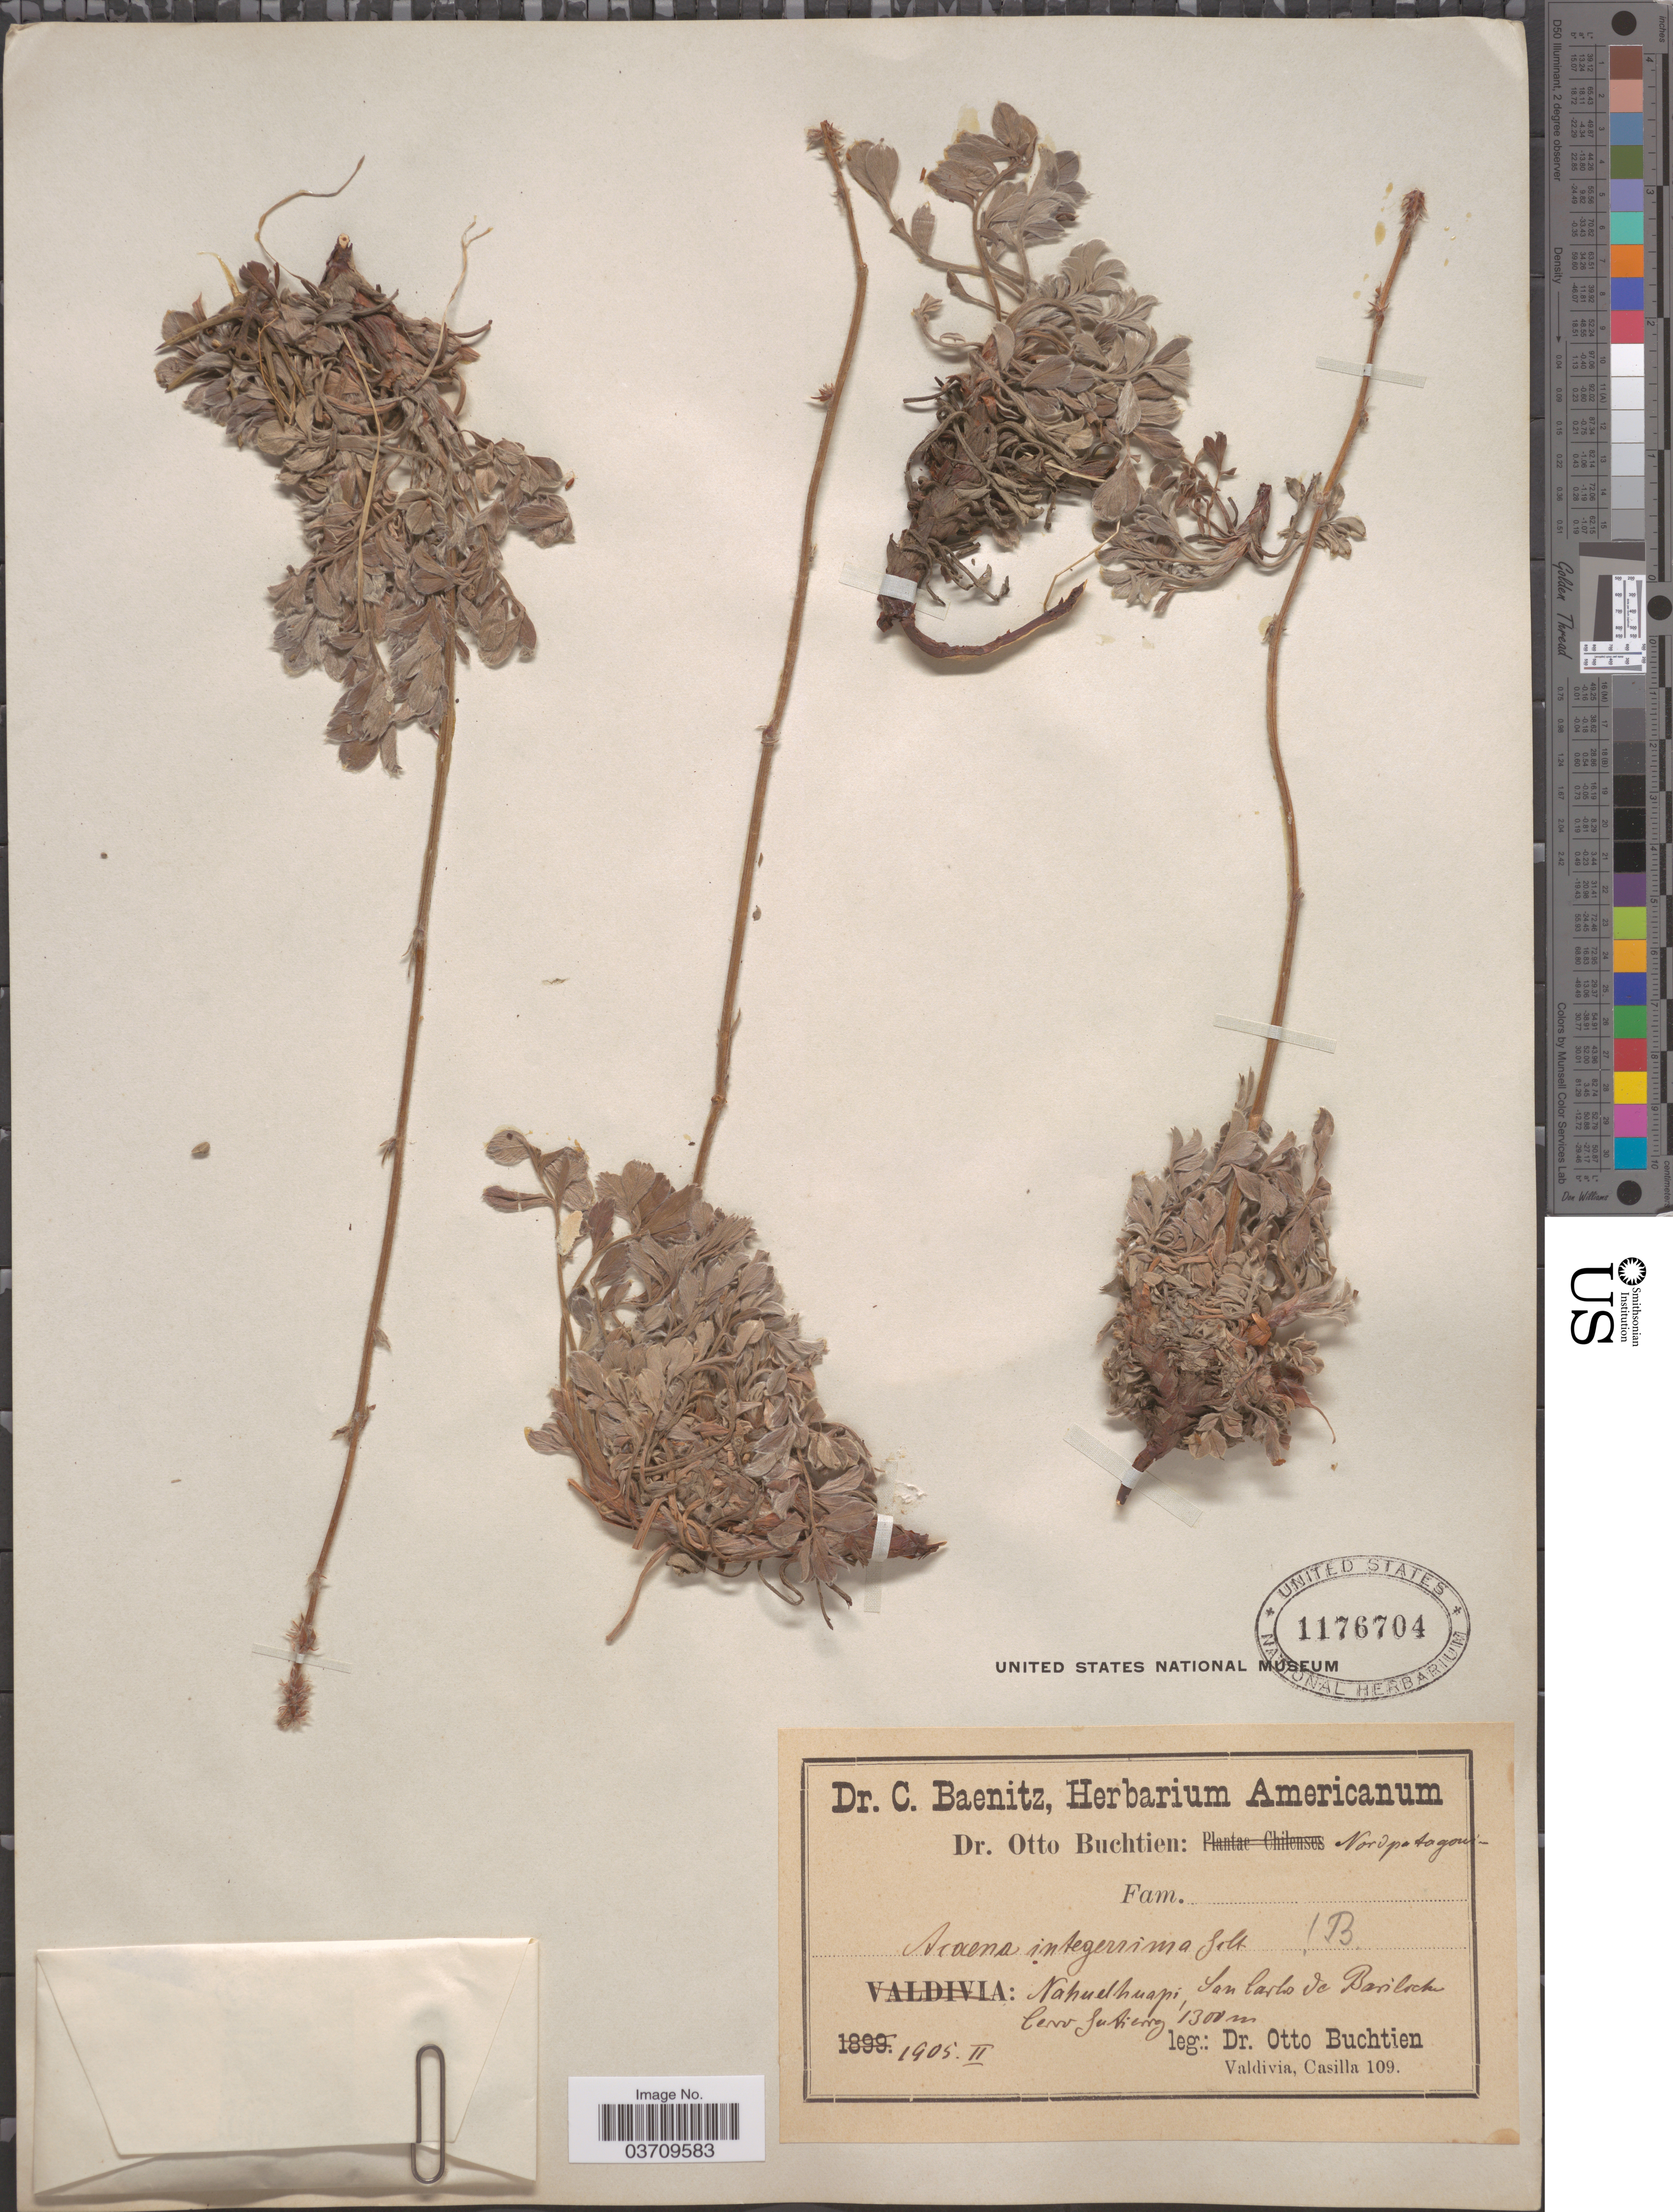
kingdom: Plantae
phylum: Tracheophyta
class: Magnoliopsida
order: Rosales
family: Rosaceae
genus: Acaena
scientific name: Acaena integerrima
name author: Gillies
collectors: O. Buchtien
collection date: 1905-02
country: Argentina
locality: Nordpatagonien. Nahuelhuapi, San Carlos de Bariloche. Cerro Gutierrez.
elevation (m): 1300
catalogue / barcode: US 1176704